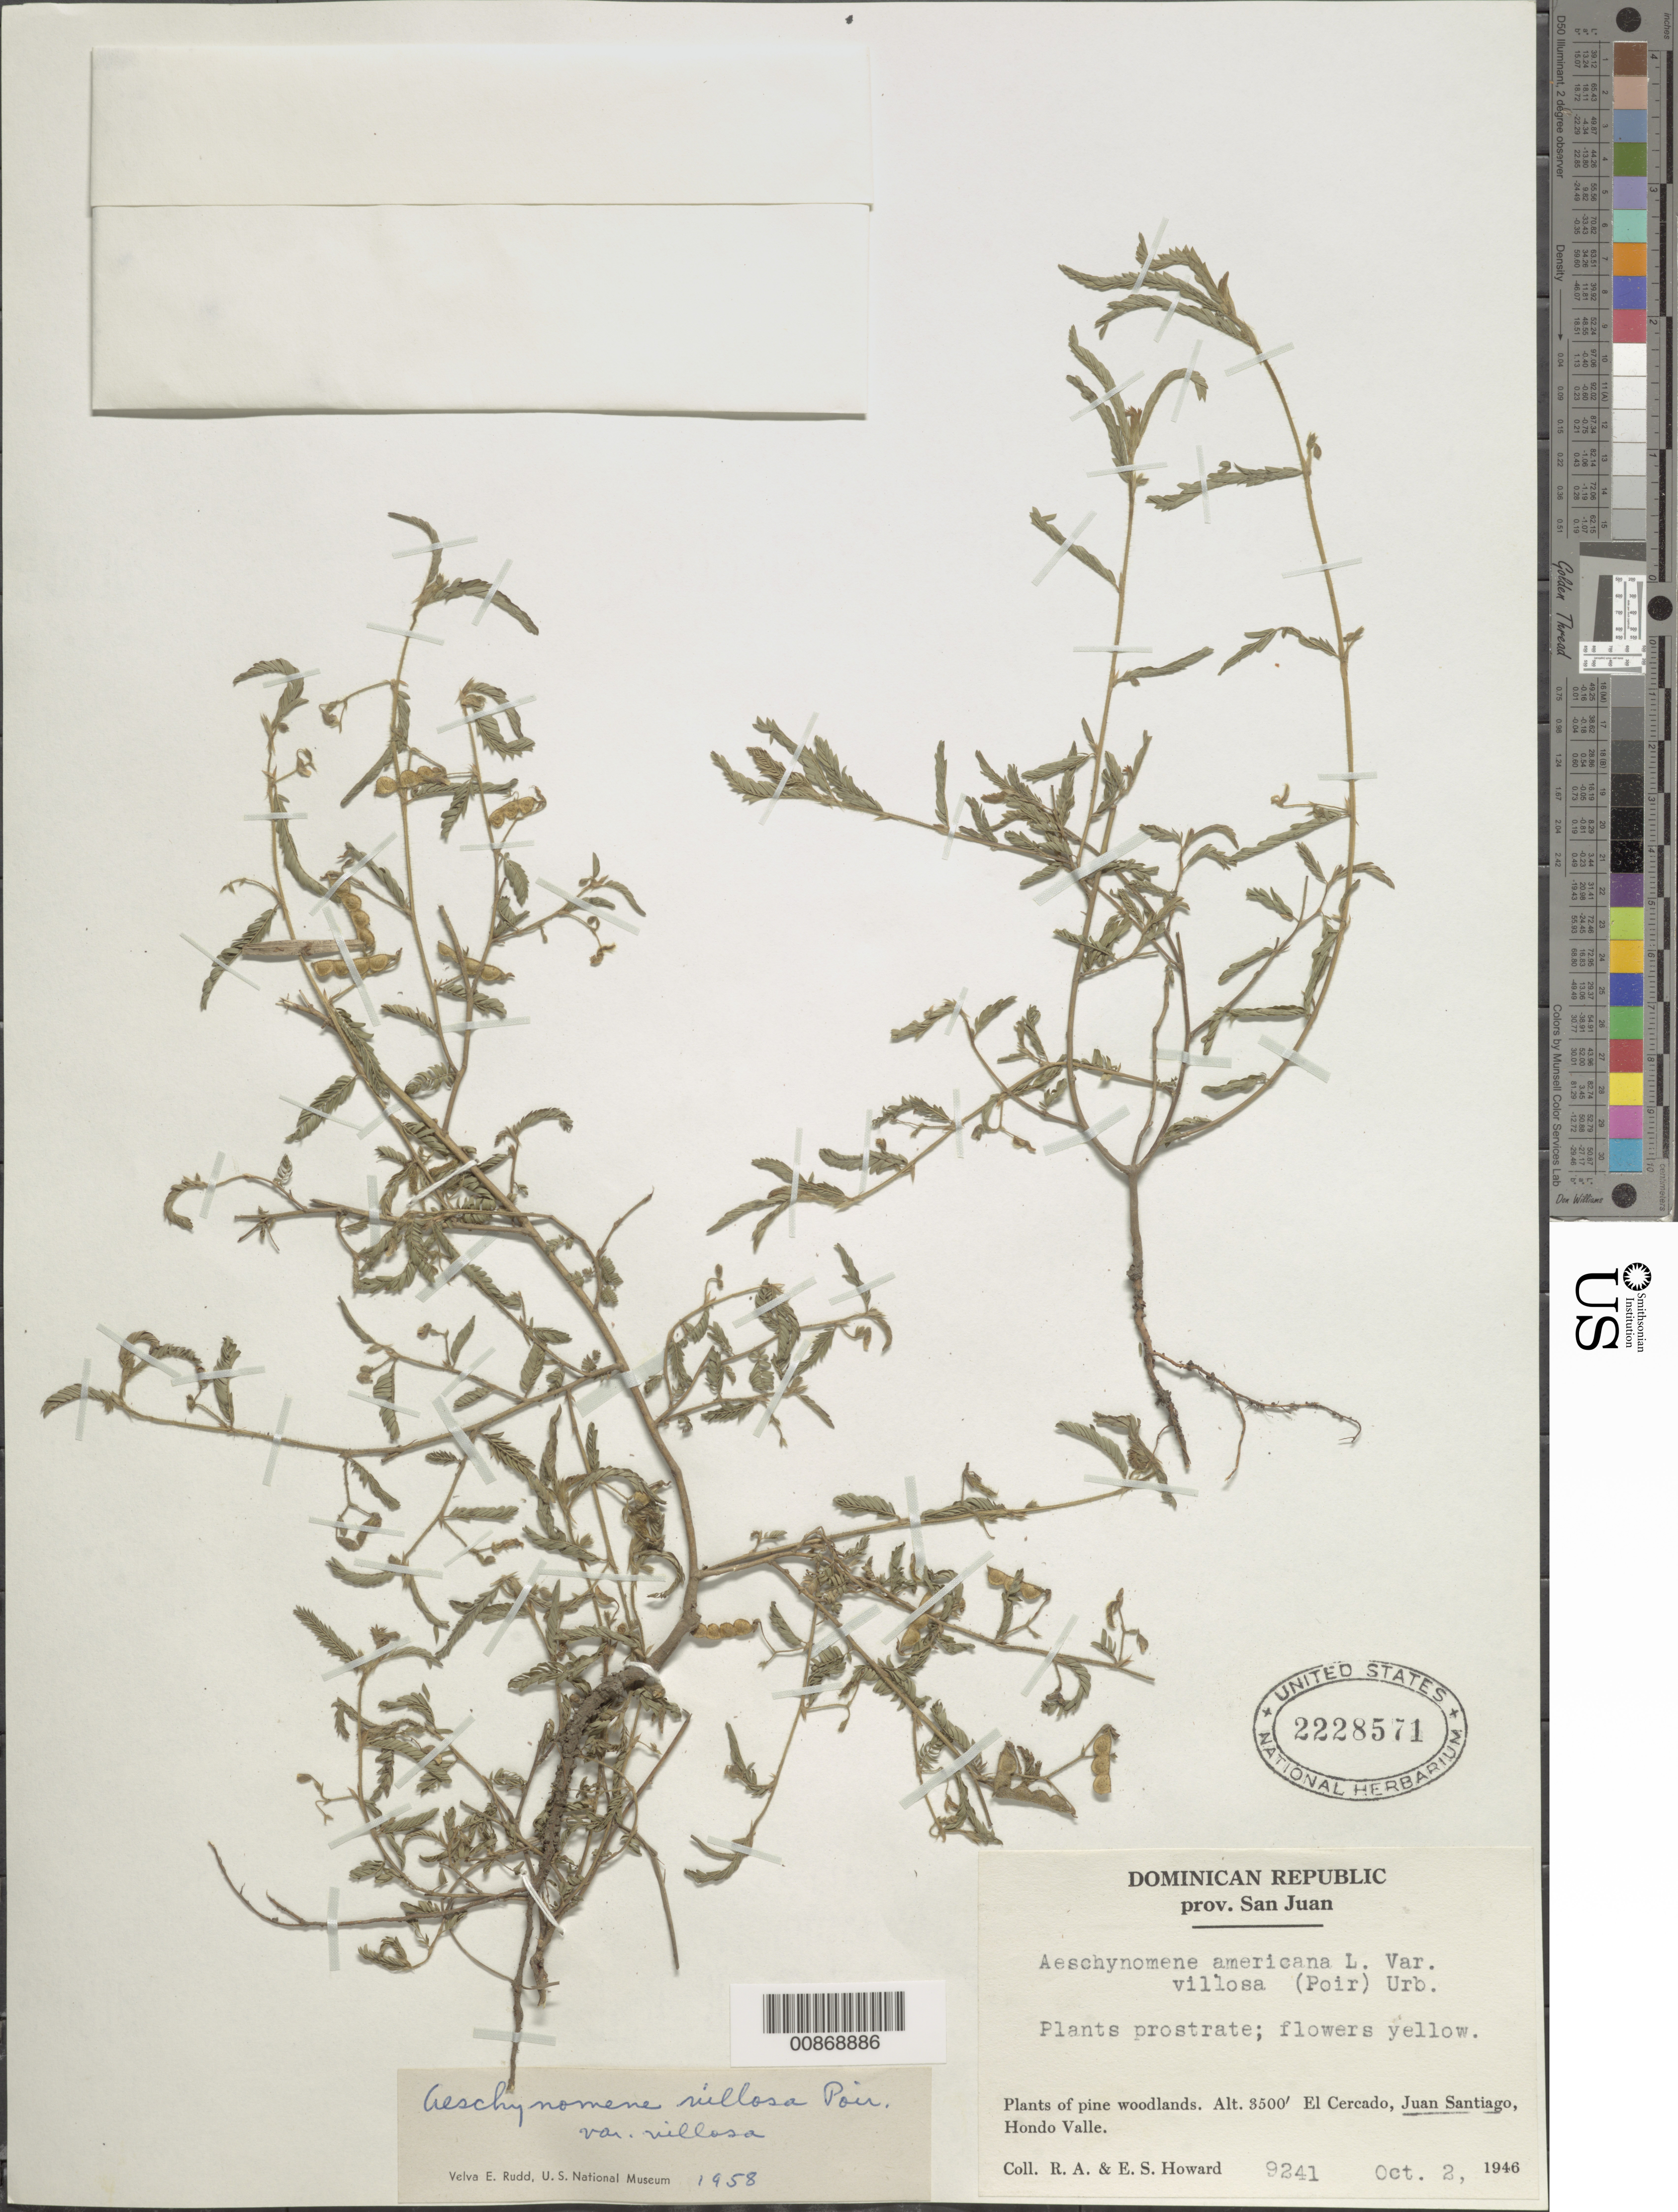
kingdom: Plantae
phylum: Tracheophyta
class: Magnoliopsida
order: Fabales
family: Fabaceae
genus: Aeschynomene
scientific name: Aeschynomene villosa var. villosa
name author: Poir.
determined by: Rudd, V. E.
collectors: R. A. Howard & E. S. Howard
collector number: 9241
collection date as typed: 02 Oct 1946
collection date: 1946-10-02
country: Dominican Republic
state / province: San Juan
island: Hispaniola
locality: El Cercado, Juan Santiago, Hondo Valle.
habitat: Plants of pine woodlands.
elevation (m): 1067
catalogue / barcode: US 2228571